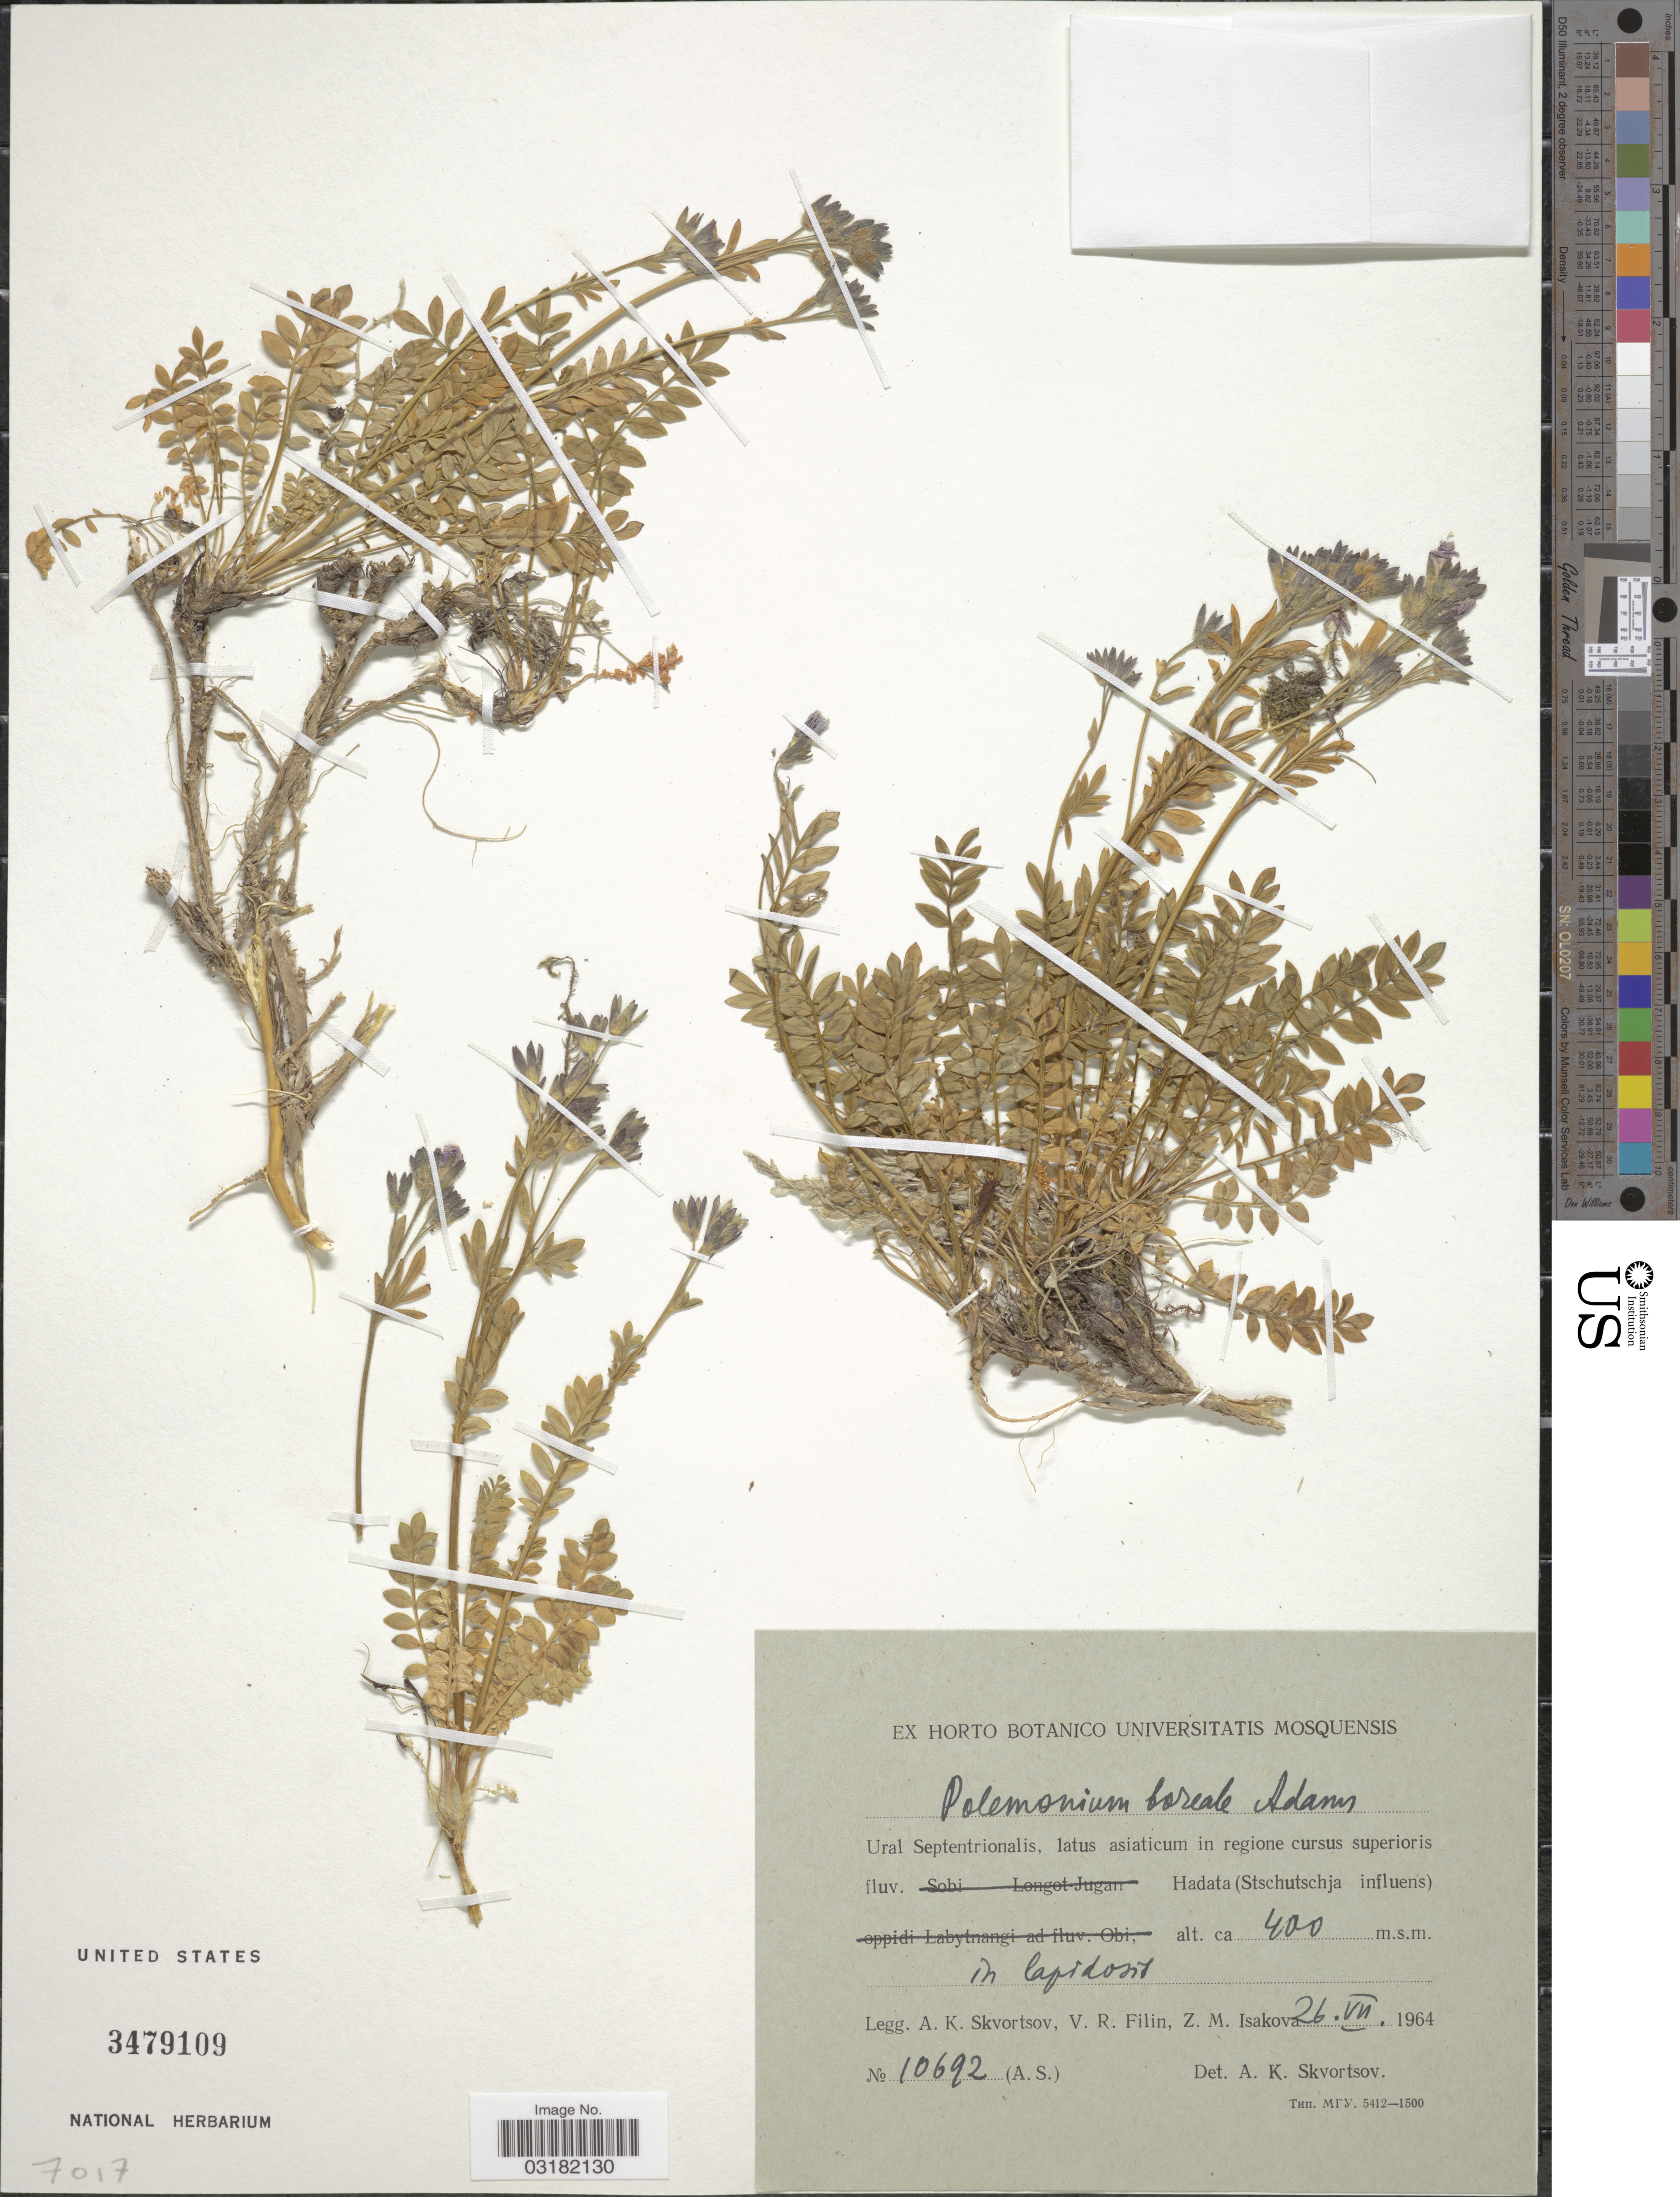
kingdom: Plantae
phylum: Tracheophyta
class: Magnoliopsida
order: Ericales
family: Polemoniaceae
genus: Polemonium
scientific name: Polemonium boreale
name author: Adams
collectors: A. K. Skvortsov, V. Filin & Z. Isakova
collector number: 10692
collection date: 1964-07-26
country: Russian Federation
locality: Ural Septentrionalis, latus asiaticum in regione cursus superioris fluv. Hadata (Stschutschja influens) in lapidosis.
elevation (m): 400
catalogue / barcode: US 3479109